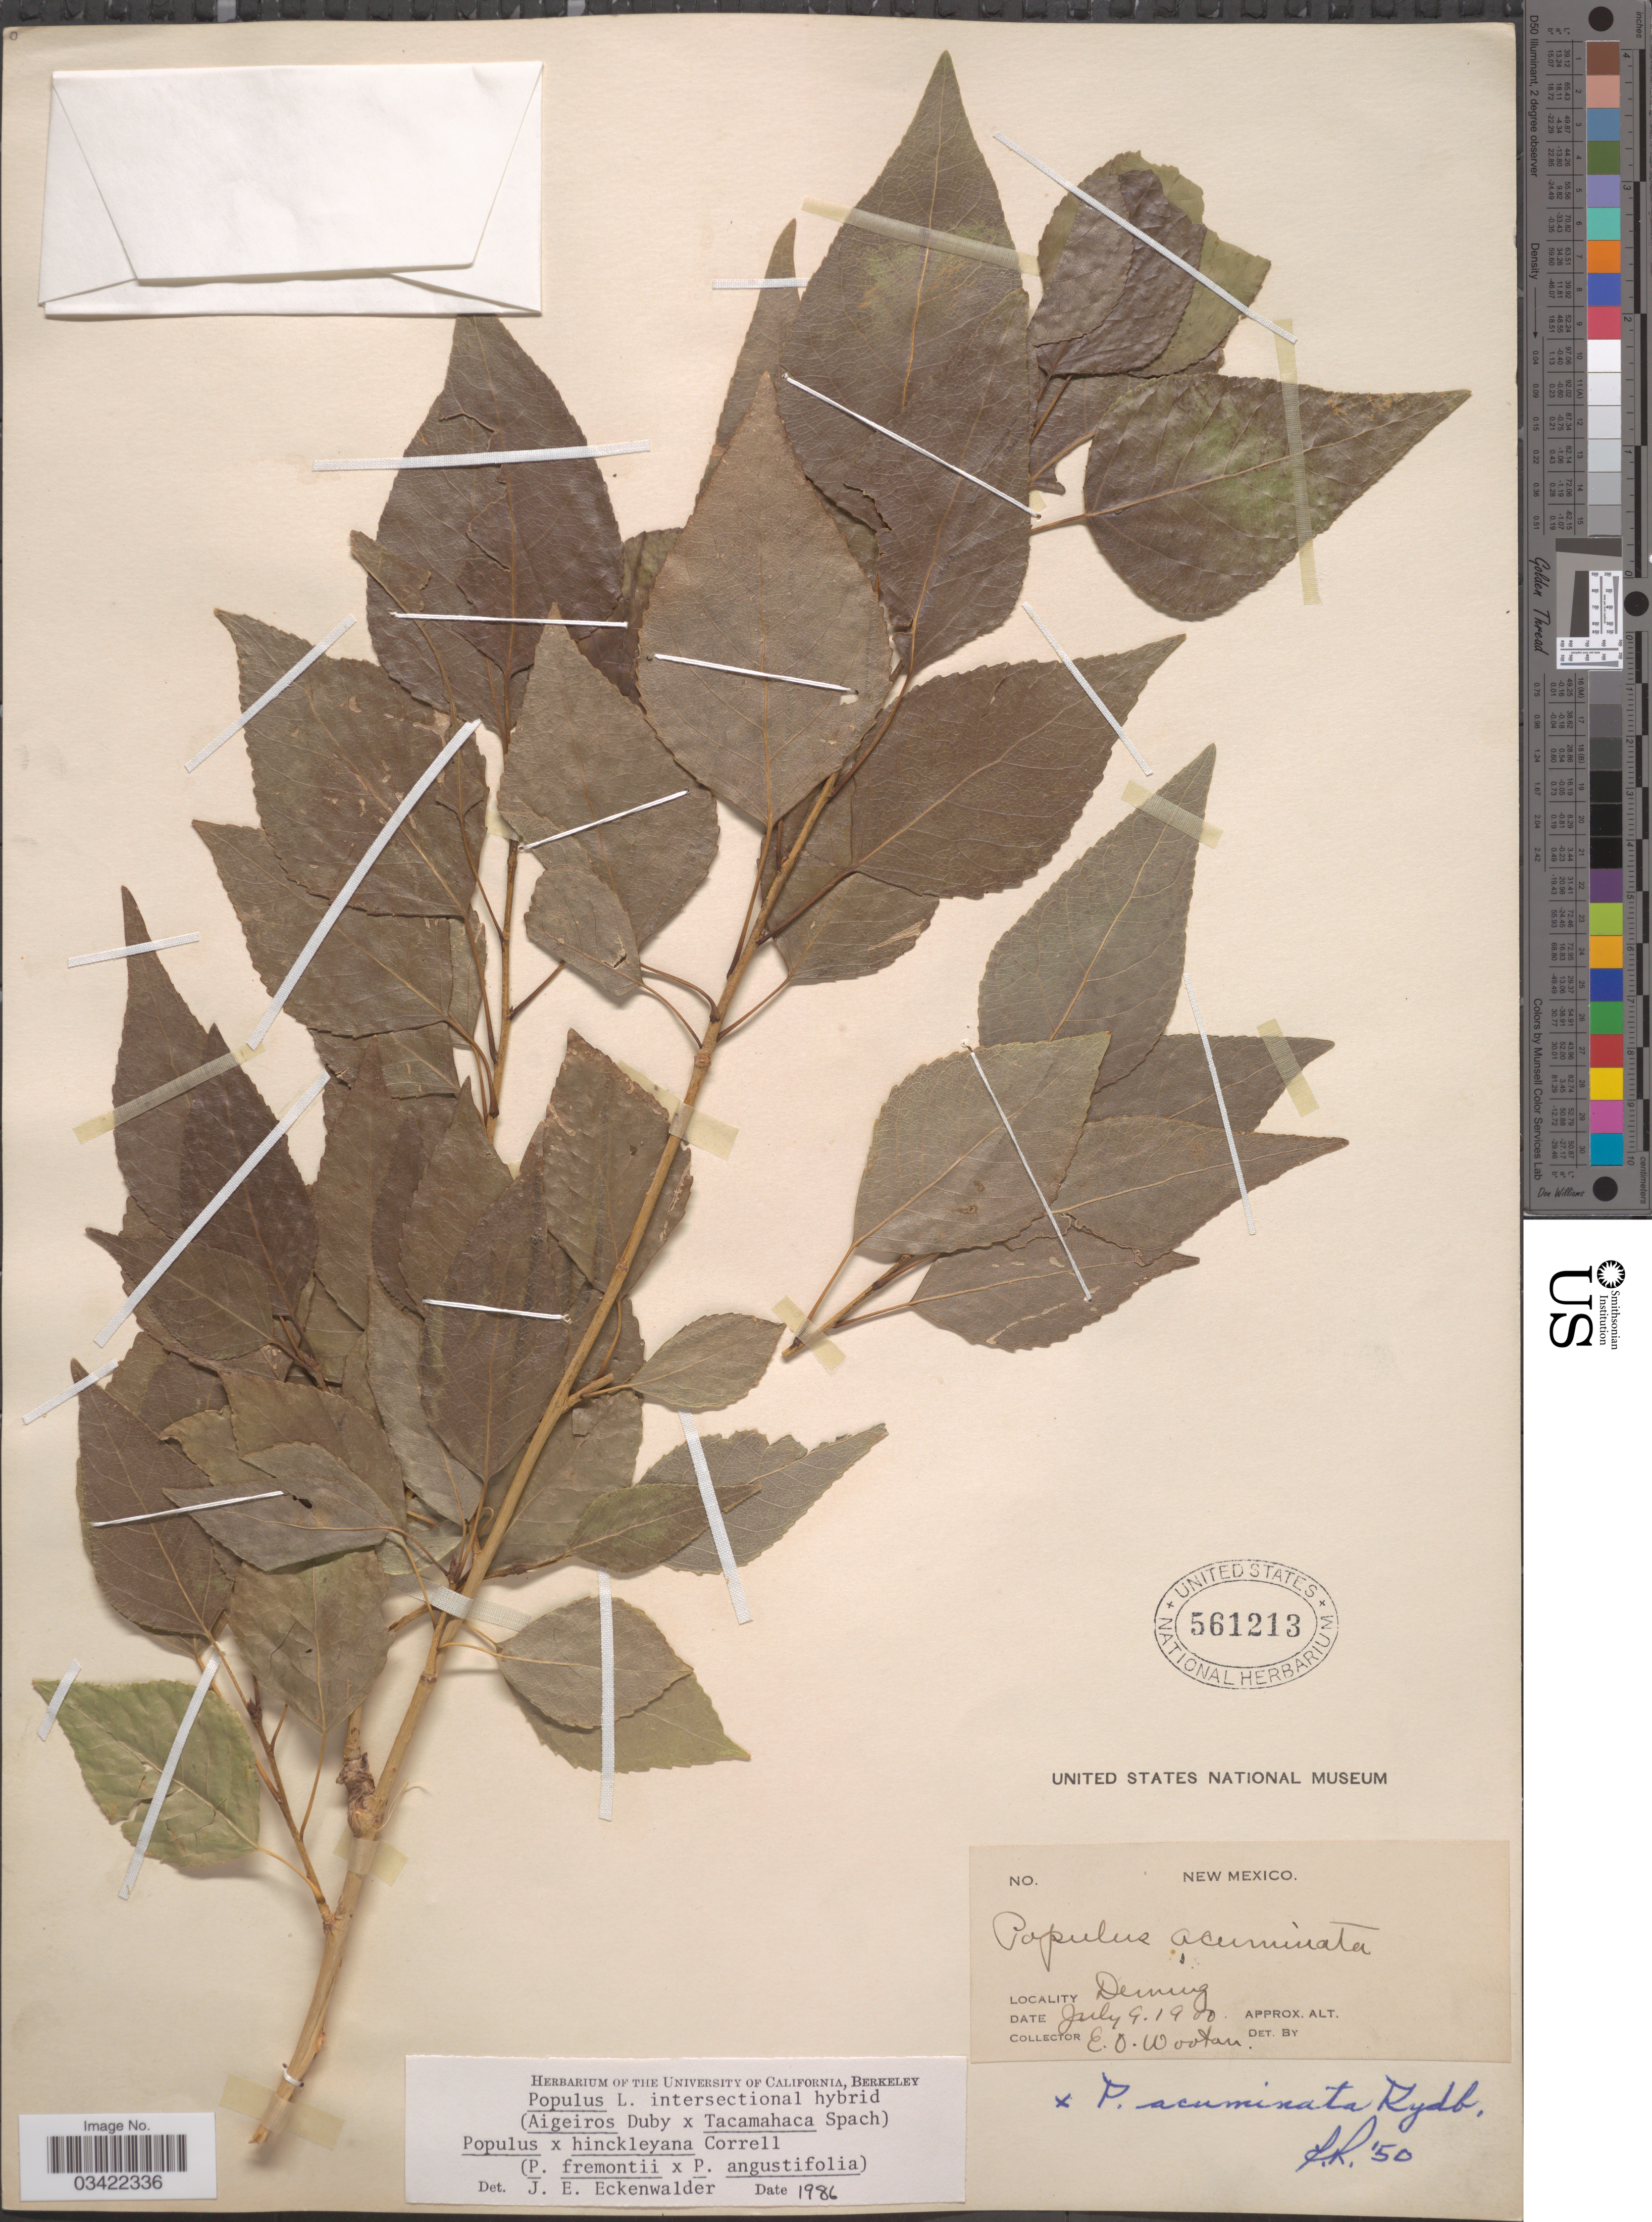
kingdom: Plantae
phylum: Tracheophyta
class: Magnoliopsida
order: Malpighiales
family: Salicaceae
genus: Populus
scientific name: Populus x hinckleyana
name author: Correll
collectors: E. O. Wooton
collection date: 1900-07-09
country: United States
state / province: New Mexico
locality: Deming.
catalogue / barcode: US 561213